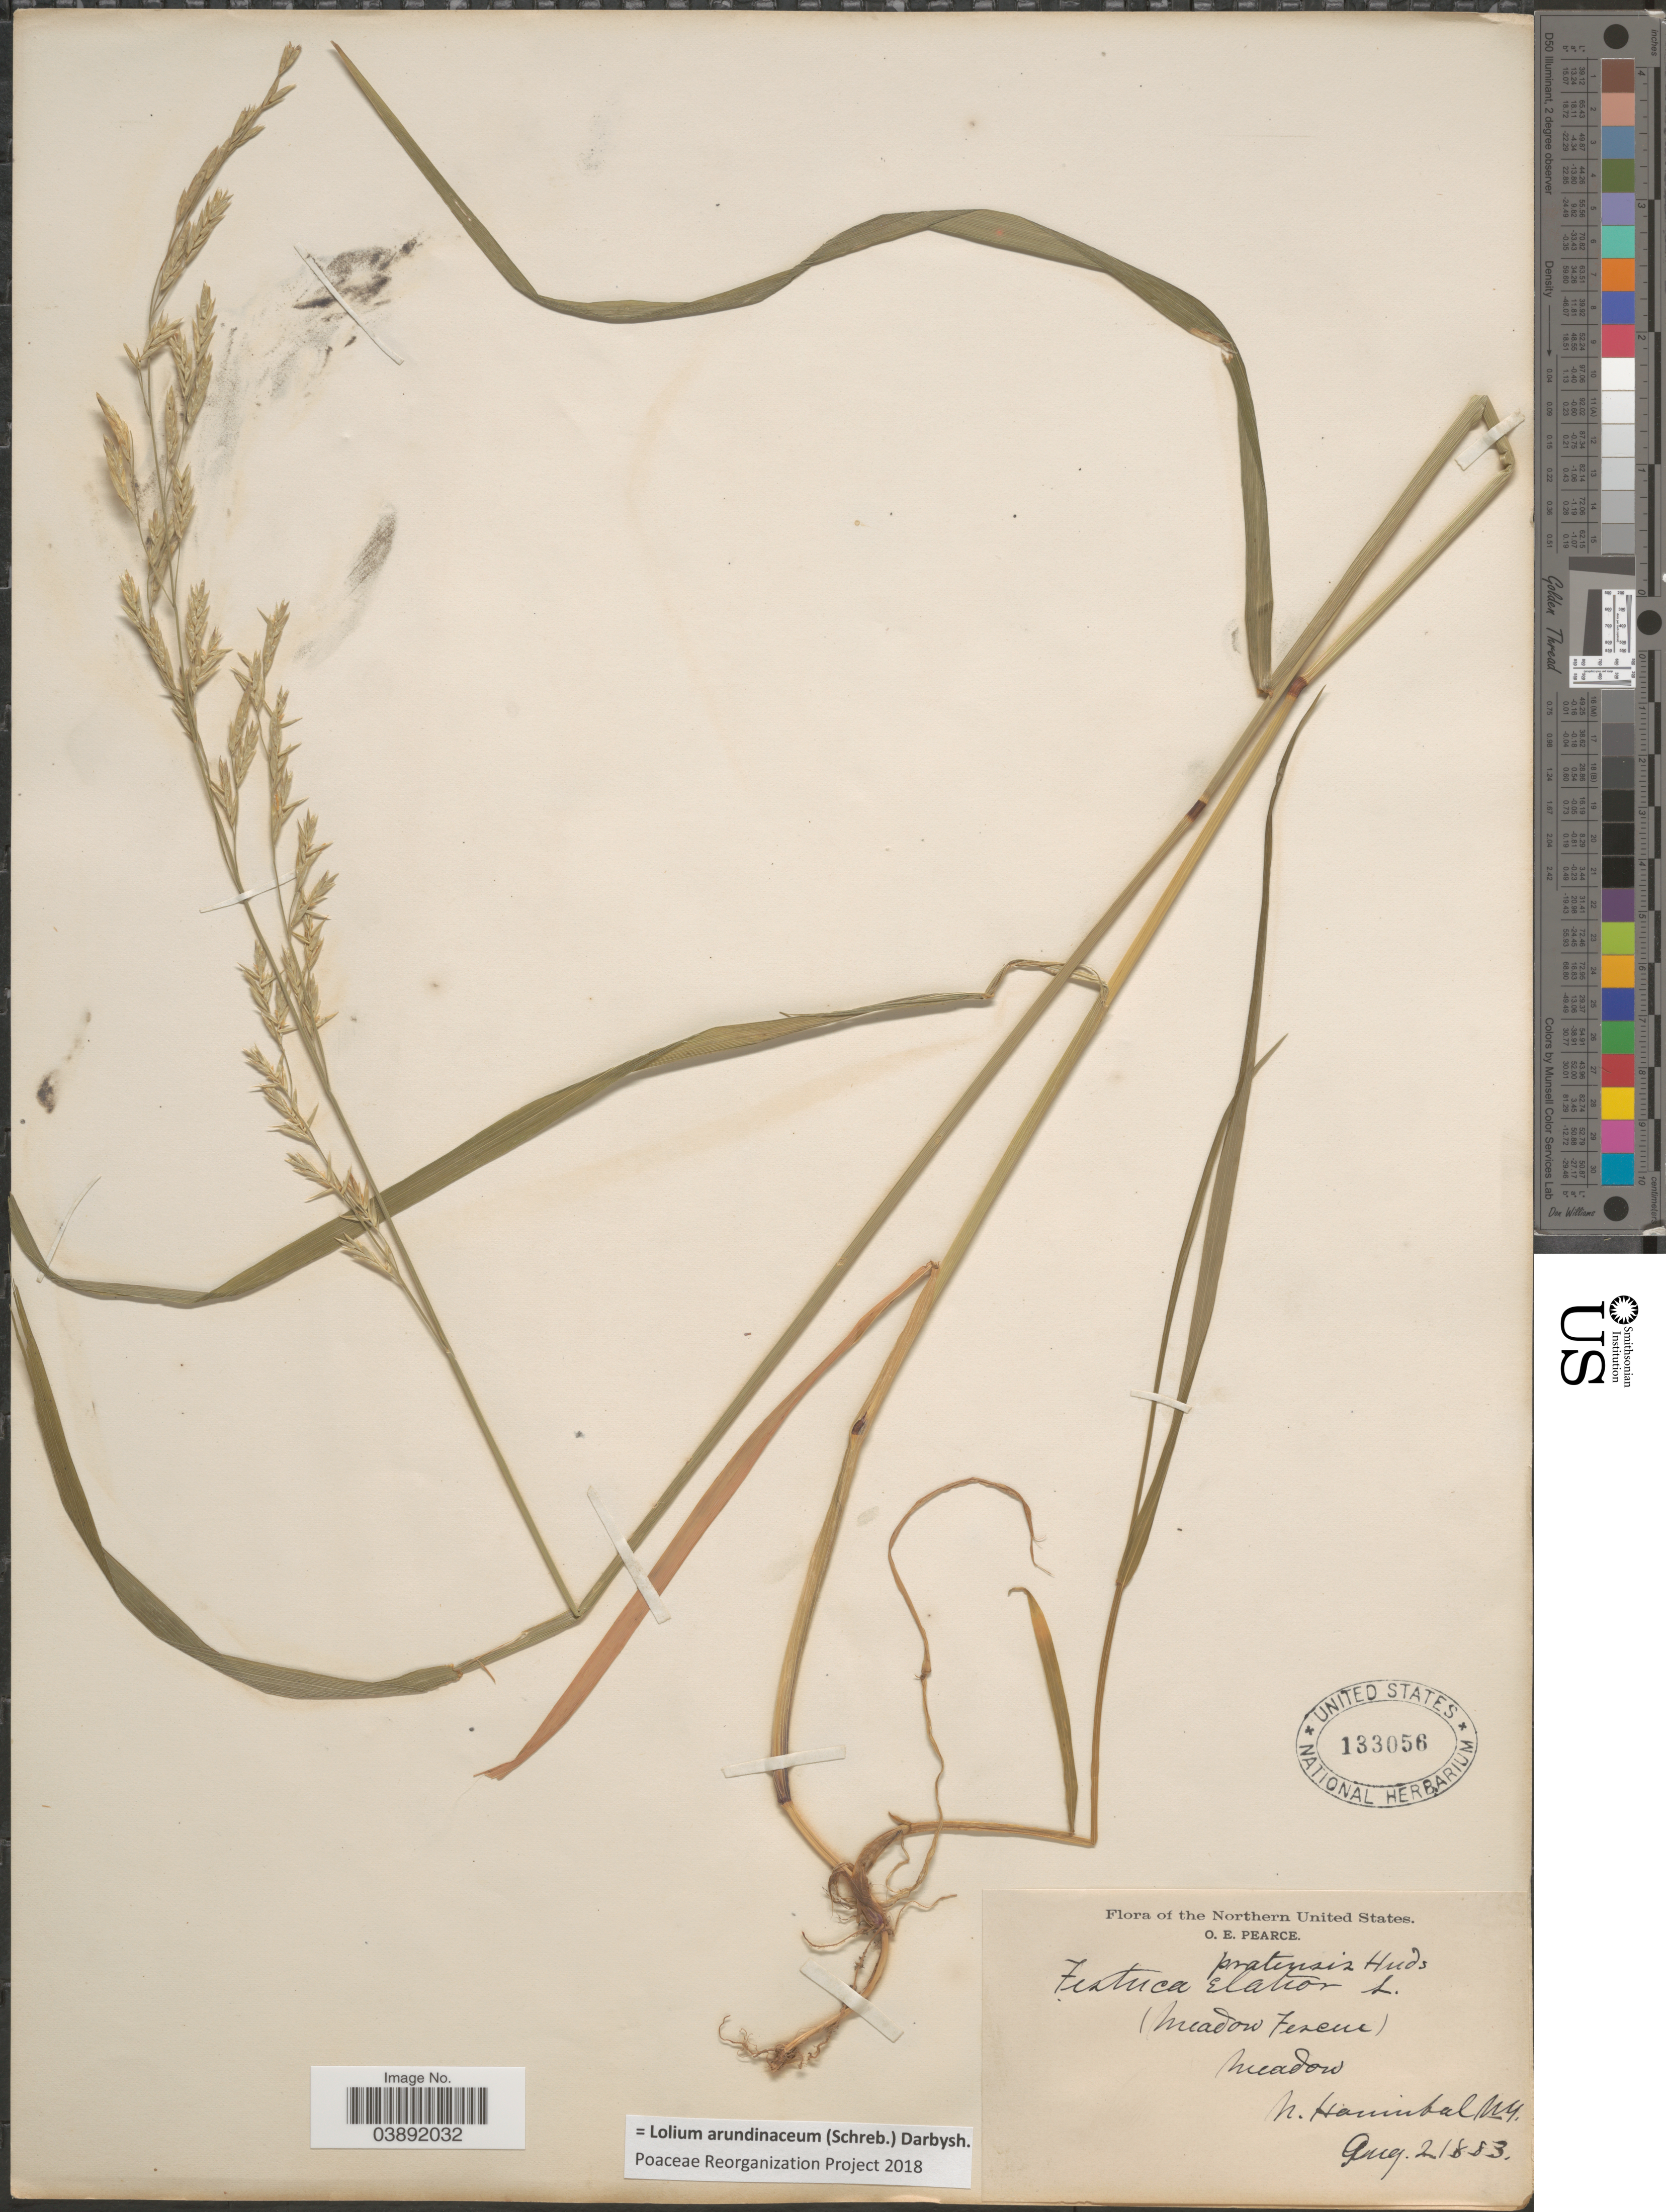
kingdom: Plantae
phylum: Tracheophyta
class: Liliopsida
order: Poales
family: Poaceae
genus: Lolium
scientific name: Lolium arundinaceum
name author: (Schreb.) Darbysh.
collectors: O. E. Pearce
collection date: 1883-08-02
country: United States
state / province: New York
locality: Northern United States. N. Hannibal.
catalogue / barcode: US 133056